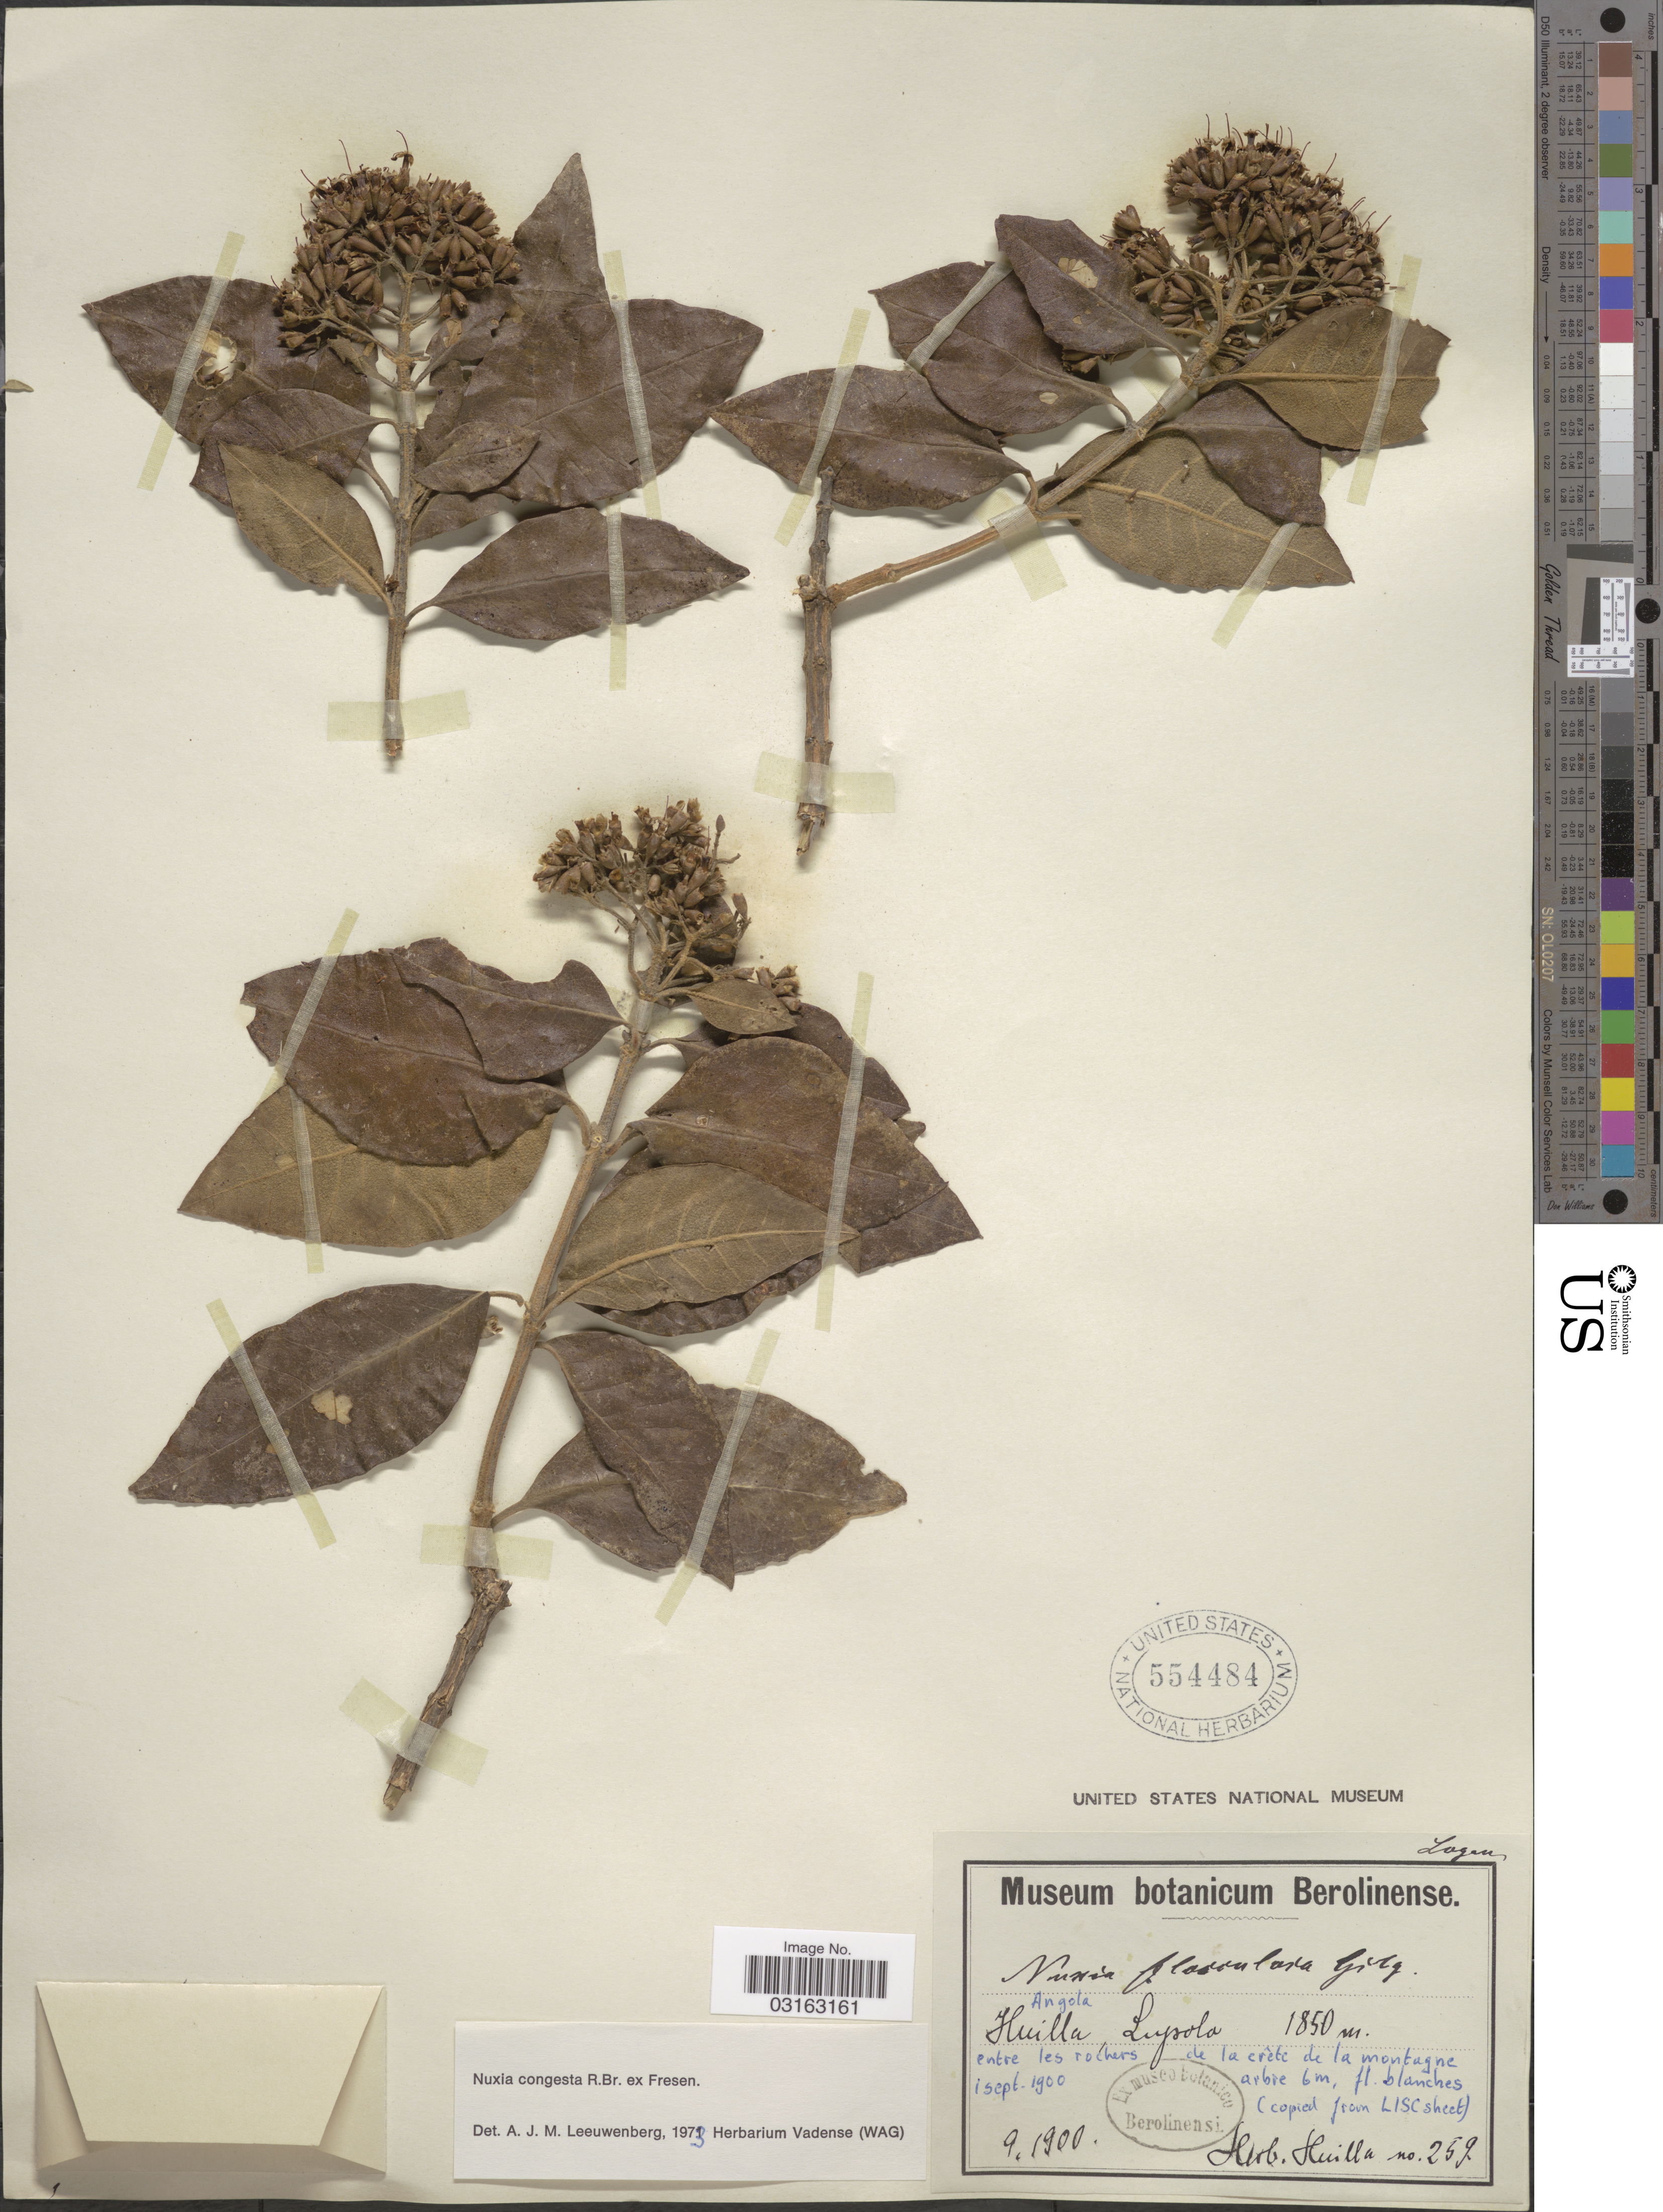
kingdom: Plantae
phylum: Tracheophyta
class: Magnoliopsida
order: Lamiales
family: Stilbaceae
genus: Nuxia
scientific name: Nuxia congesta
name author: R. Br. ex Fresen.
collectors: ex herb. Huilla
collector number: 259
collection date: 1900-09-01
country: Angola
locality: Huilla, Lupolo. Entre le rochers de la crête de la montagne.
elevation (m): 1850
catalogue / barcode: US 554484